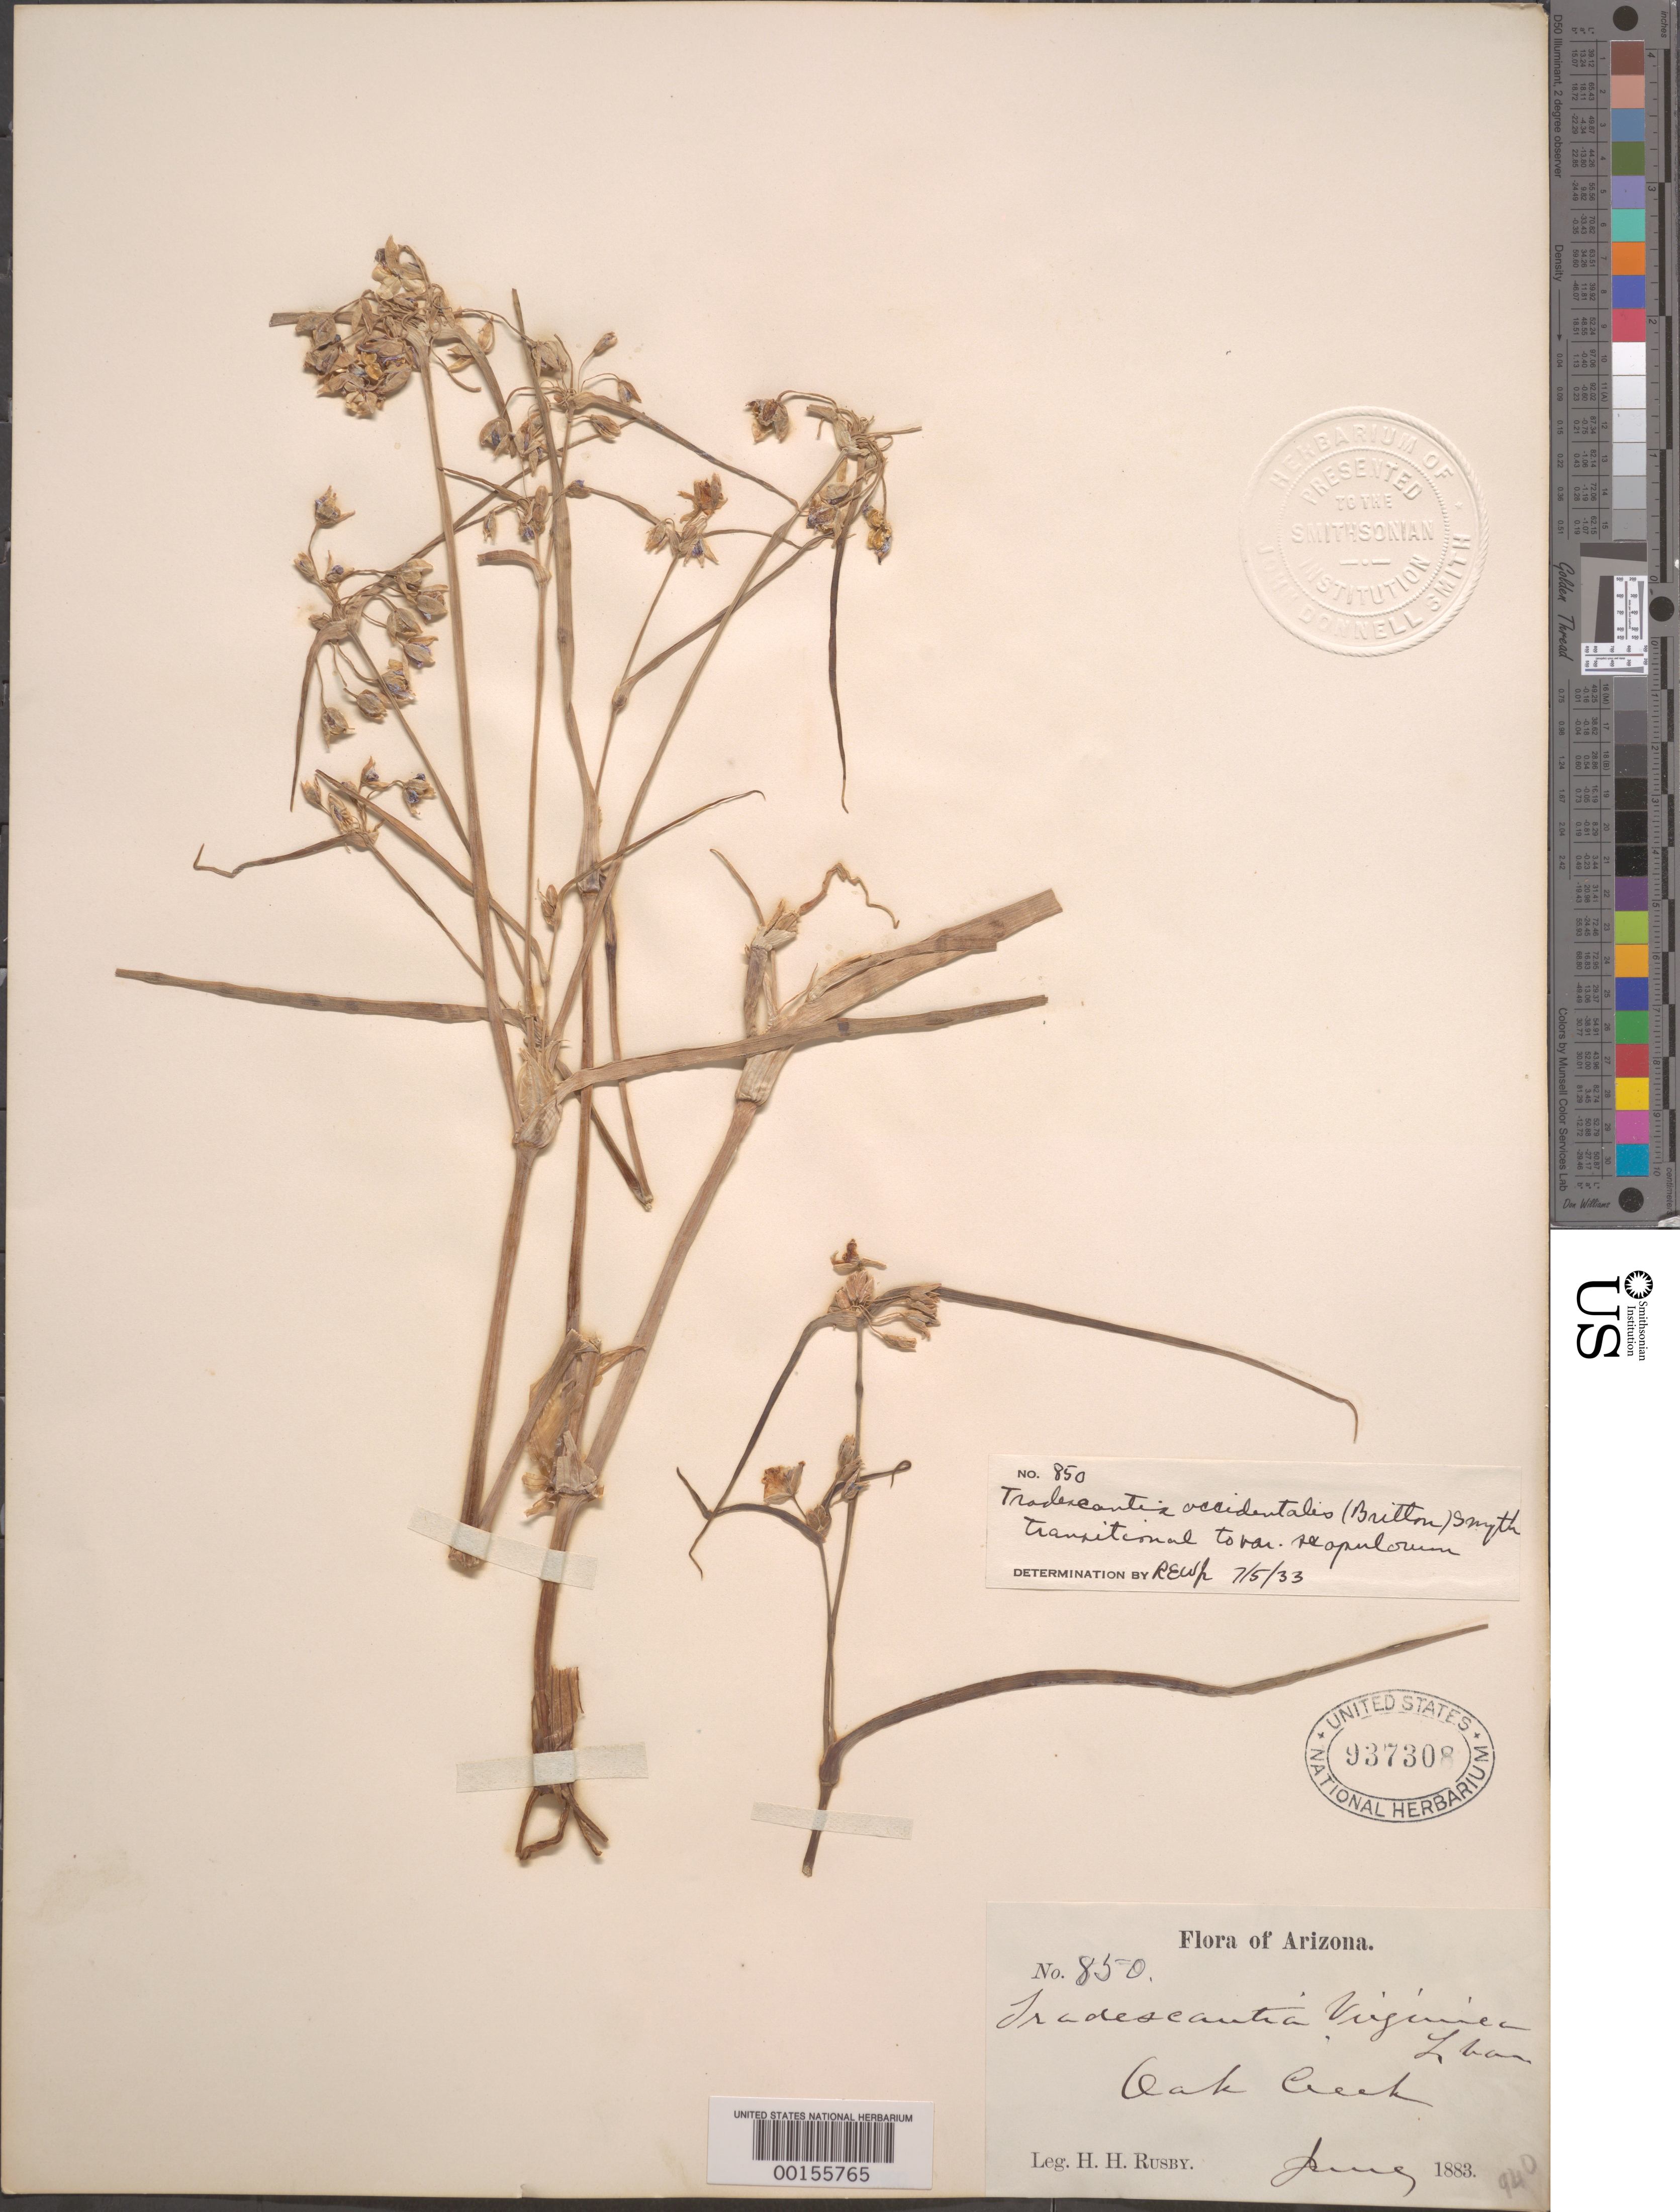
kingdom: Plantae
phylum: Tracheophyta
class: Liliopsida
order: Commelinales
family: Commelinaceae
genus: Tradescantia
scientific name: Tradescantia occidentalis var. scopulorum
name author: (Rose) E.S. Anderson & Woodson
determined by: Woodward, R. E.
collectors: H. H. Rusby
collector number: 850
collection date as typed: Jun 1883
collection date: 1883-06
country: United States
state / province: Arizona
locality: Oak creek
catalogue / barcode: US 937308